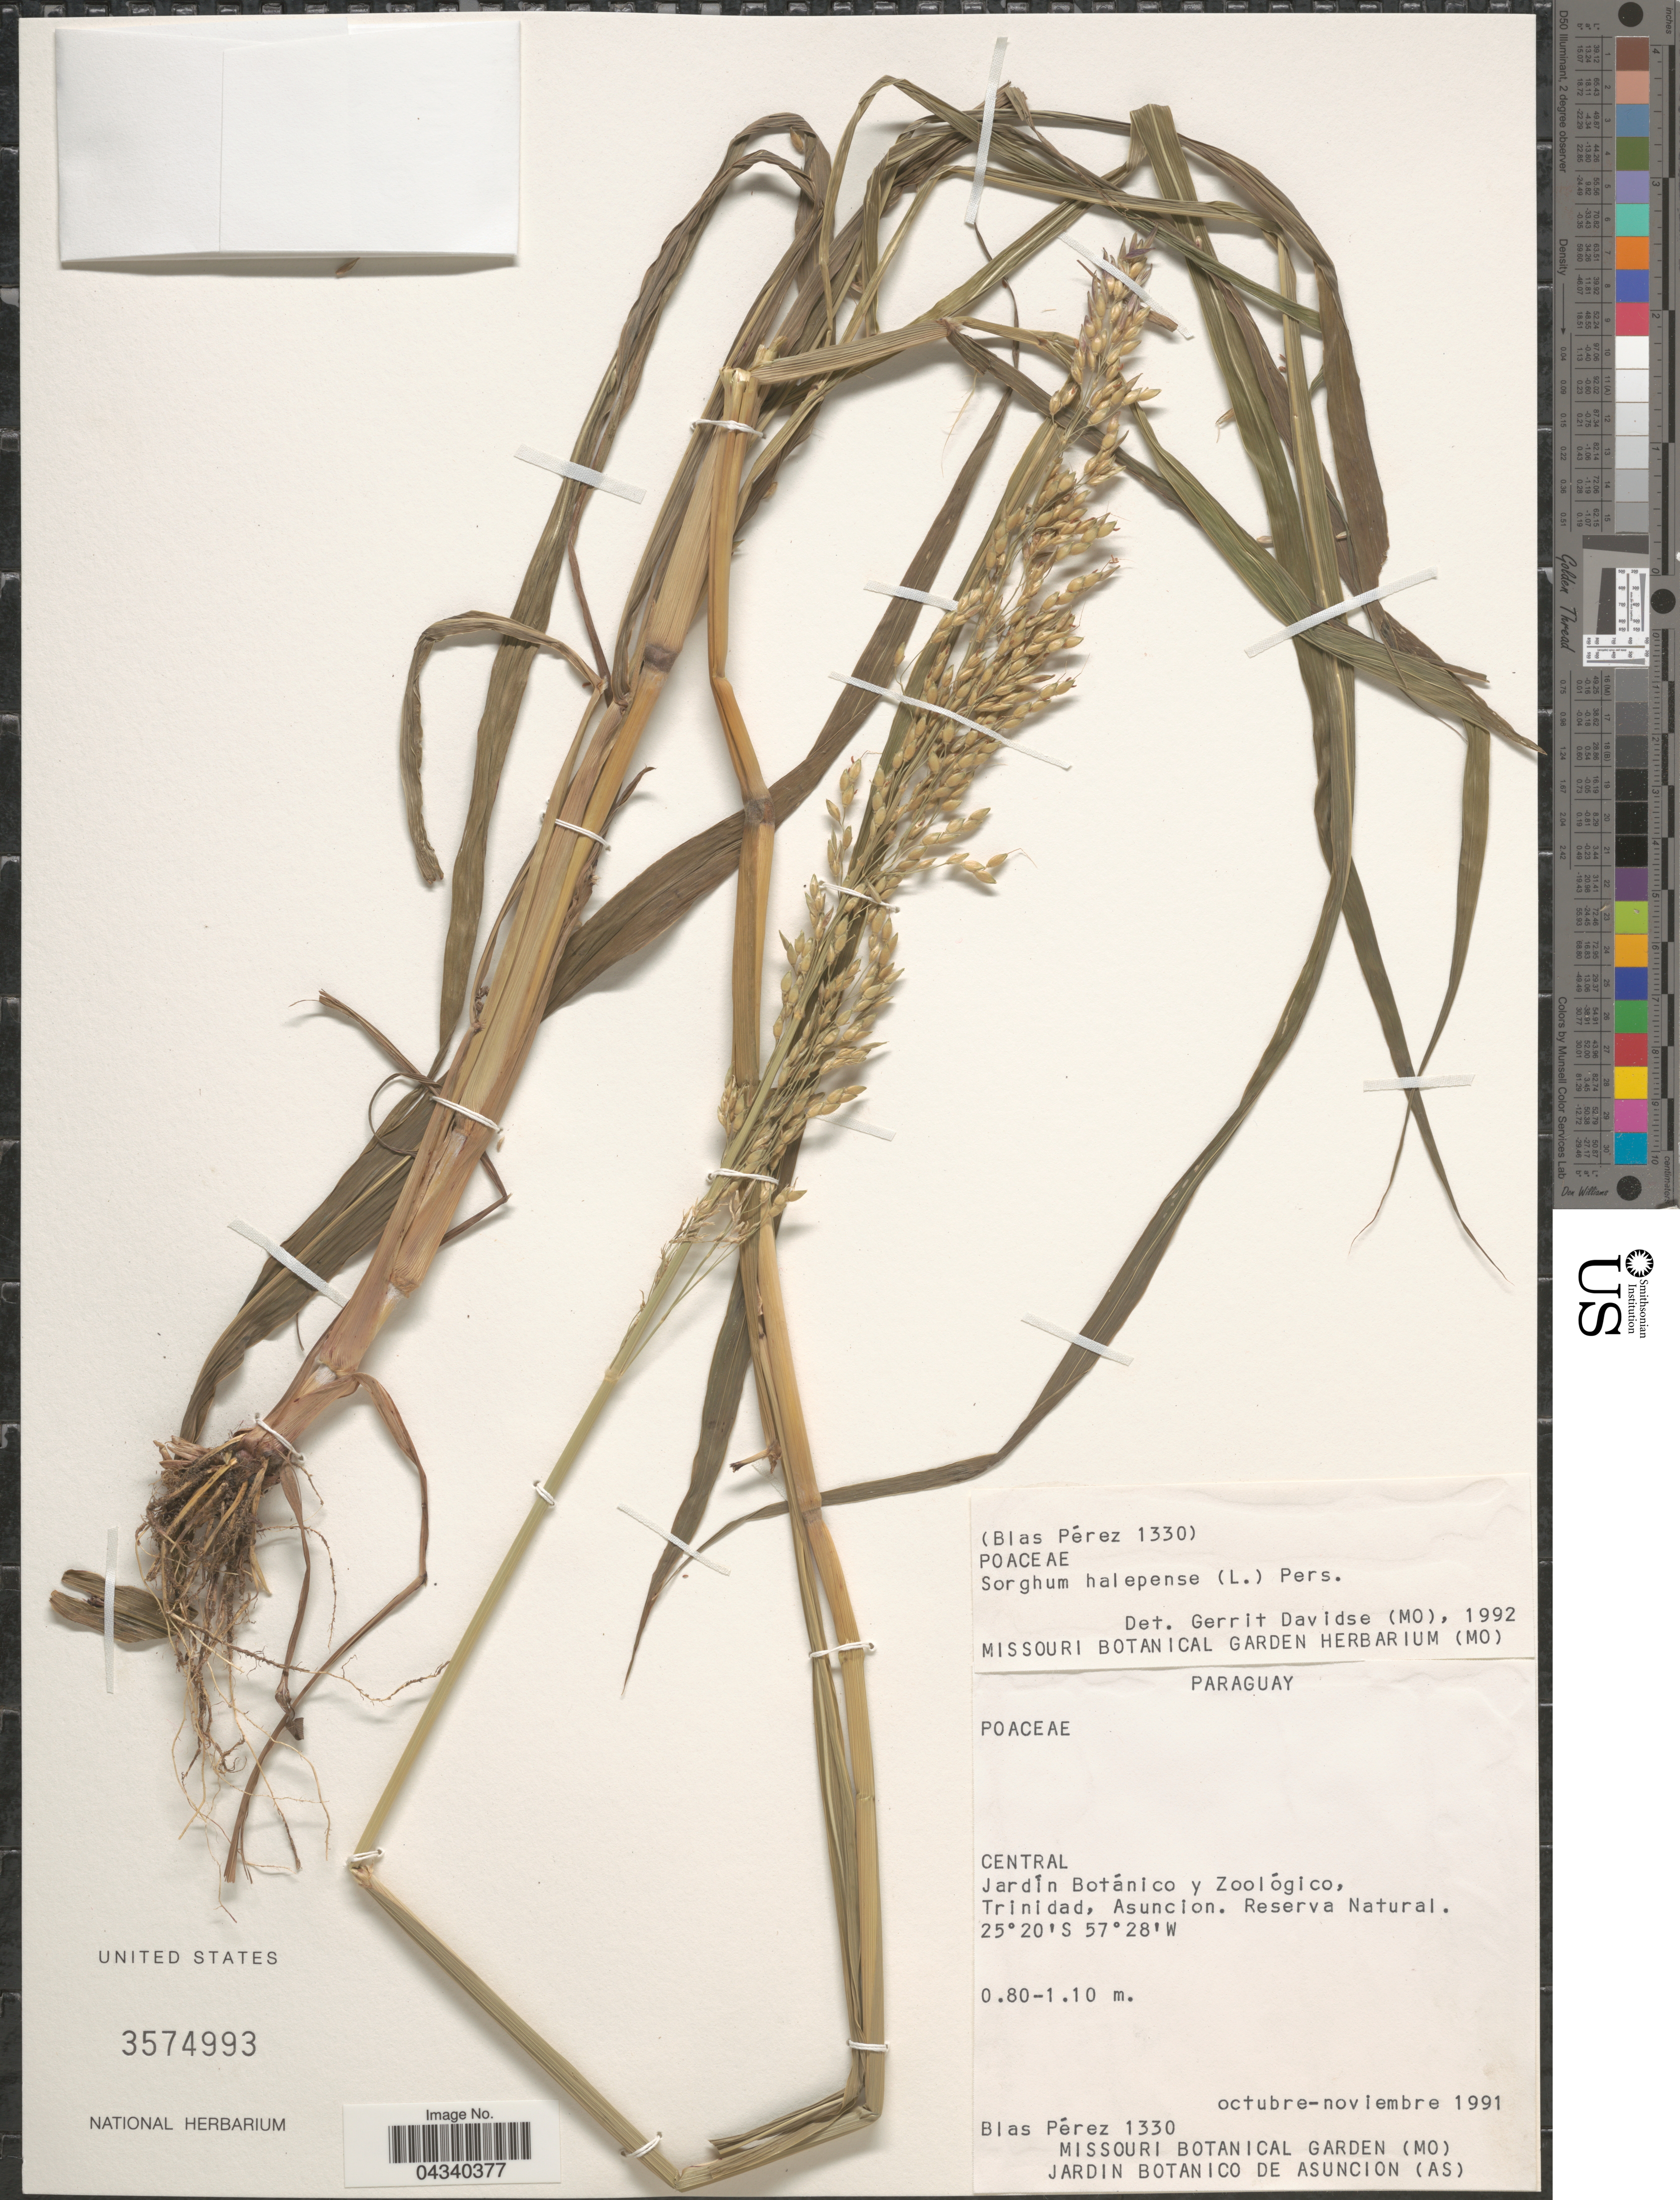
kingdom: Plantae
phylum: Tracheophyta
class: Liliopsida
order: Poales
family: Poaceae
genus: Sorghum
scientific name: Sorghum halepense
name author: (L.) Pers.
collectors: B. Pérez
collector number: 1330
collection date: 1991-10/1991-11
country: Paraguay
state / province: Central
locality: Jardín Botánico y Zoológico, Trinidad, Asuncion. Reserva Natural.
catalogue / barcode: US 3574993